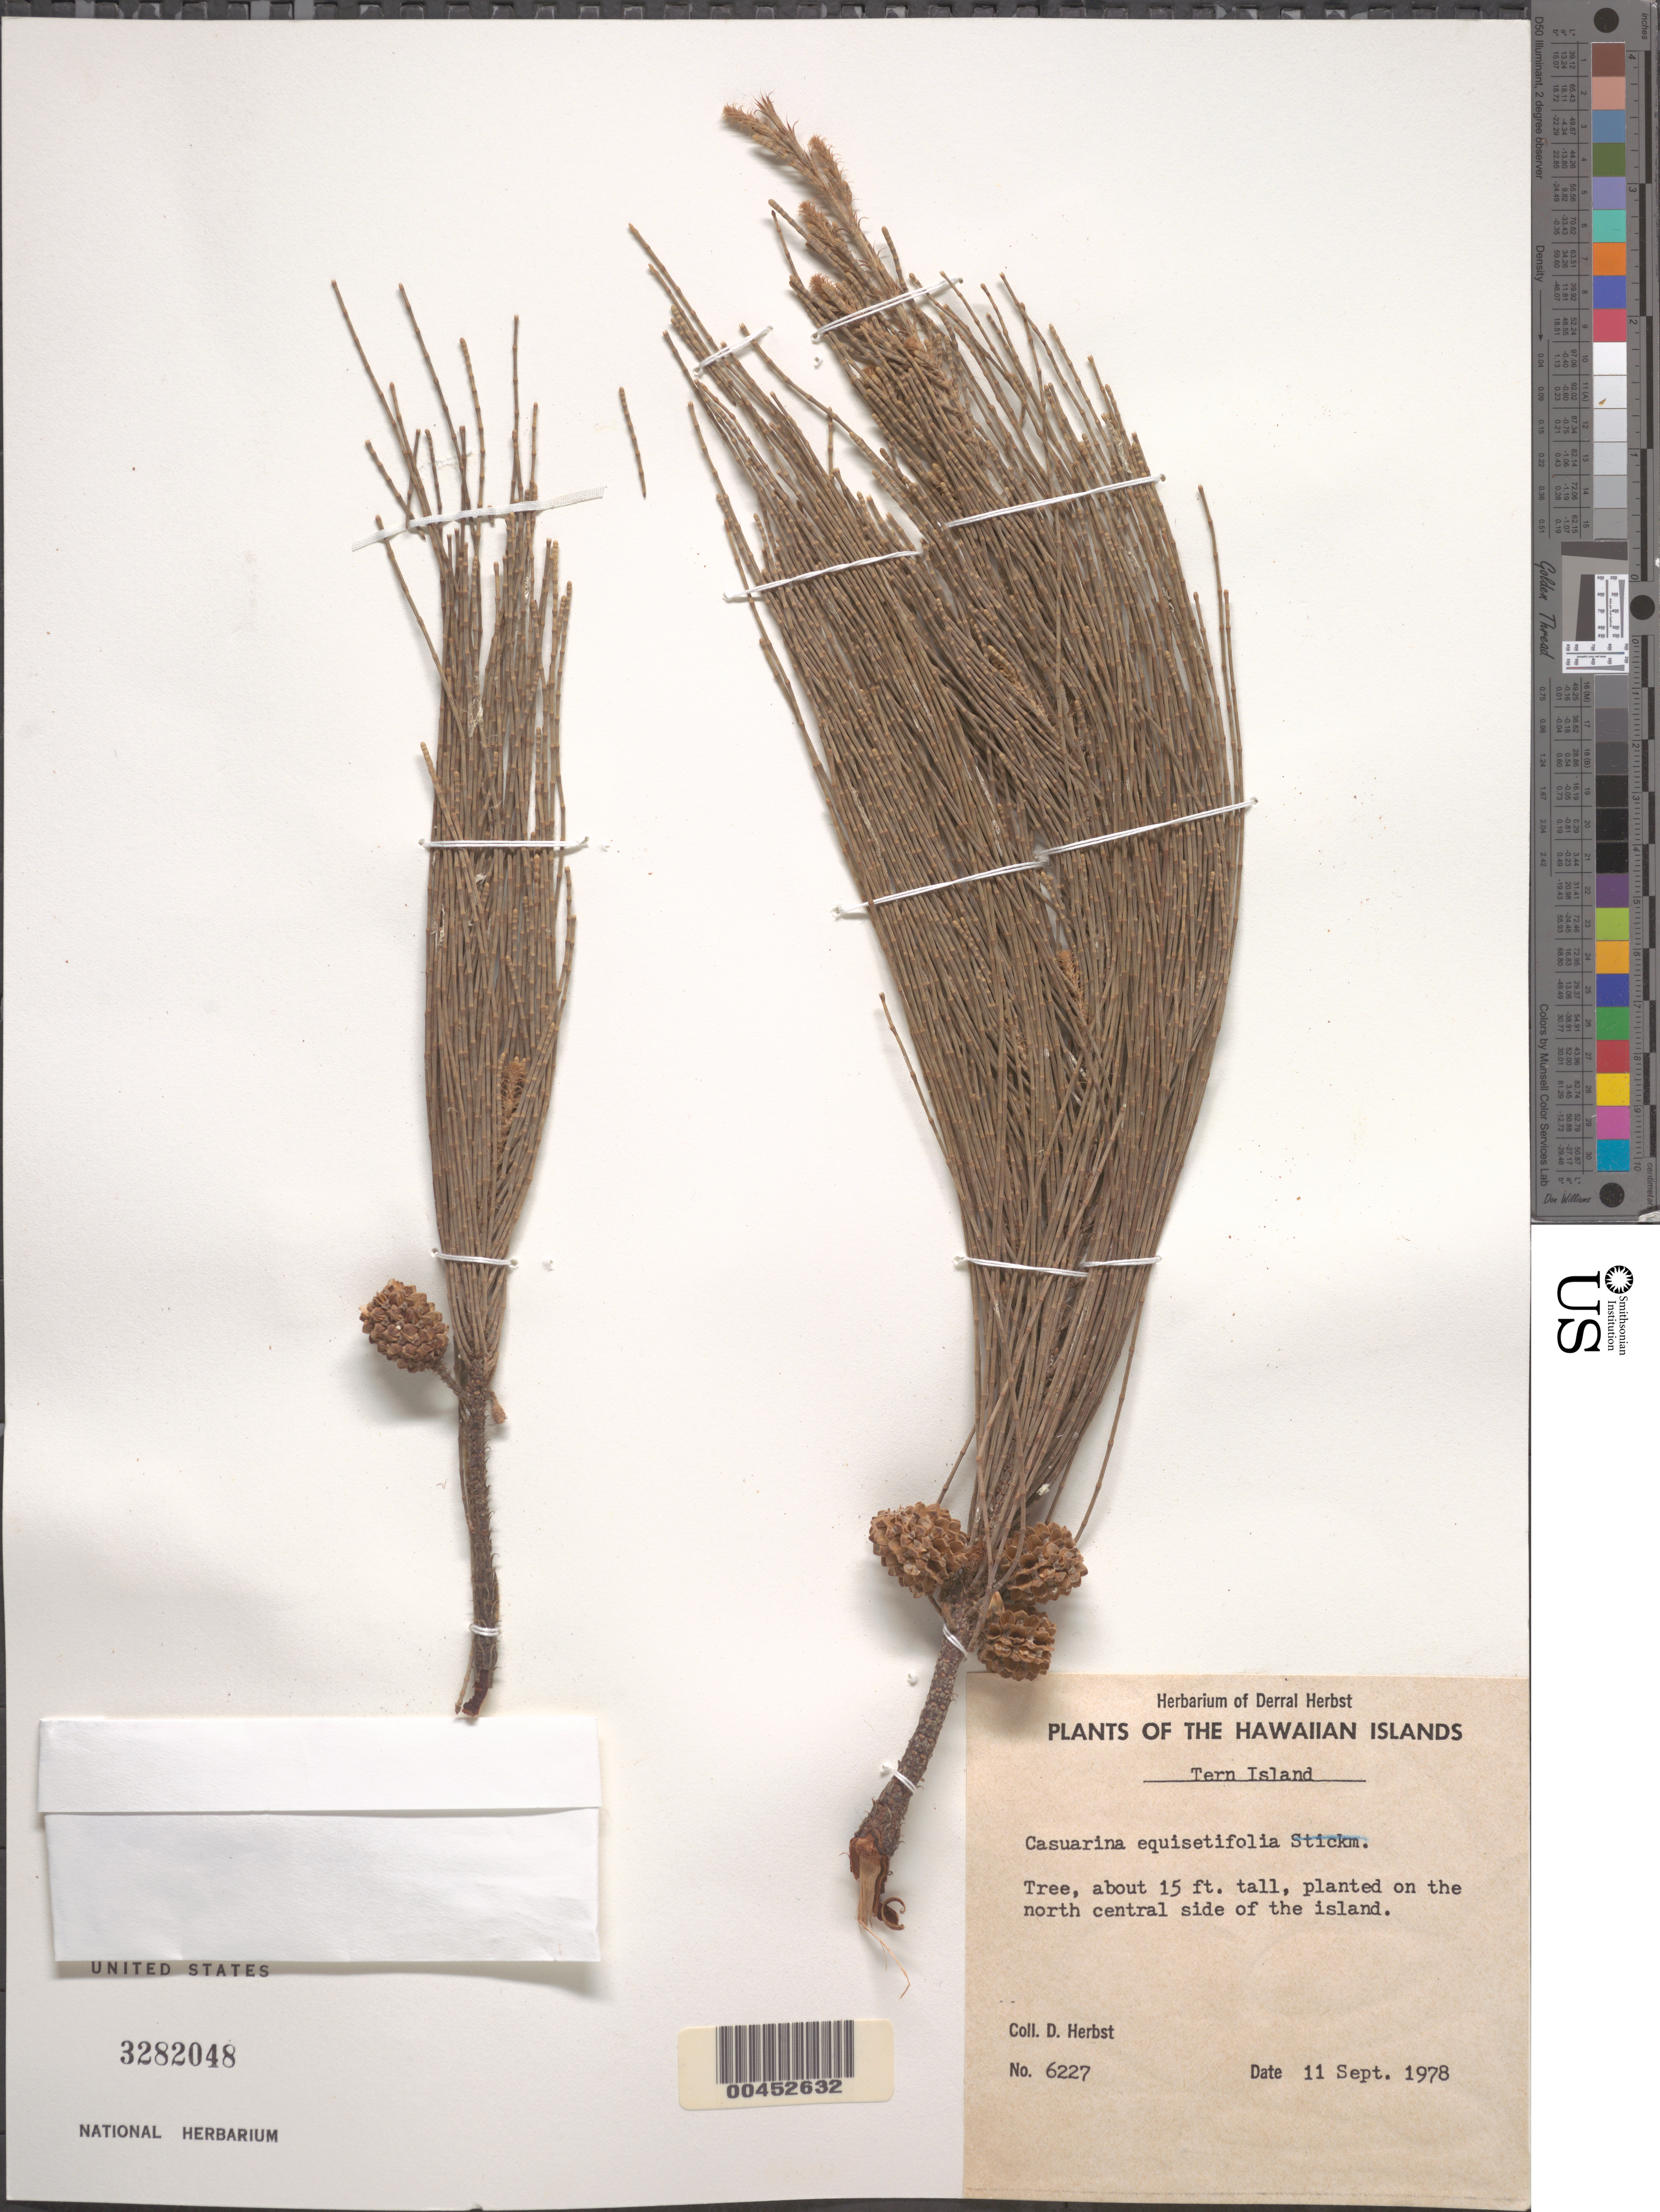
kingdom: Plantae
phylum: Tracheophyta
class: Magnoliopsida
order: Fagales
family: Casuarinaceae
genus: Casuarina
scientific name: Casuarina equisetifolia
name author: L.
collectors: D. R. Herbst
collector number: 6227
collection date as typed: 11 Sep 1978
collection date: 1978-09-11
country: United States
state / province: Hawaii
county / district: Honolulu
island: French Frigate Shoals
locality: Tern Islet, on the north central side of the island.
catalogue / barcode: US 3282048